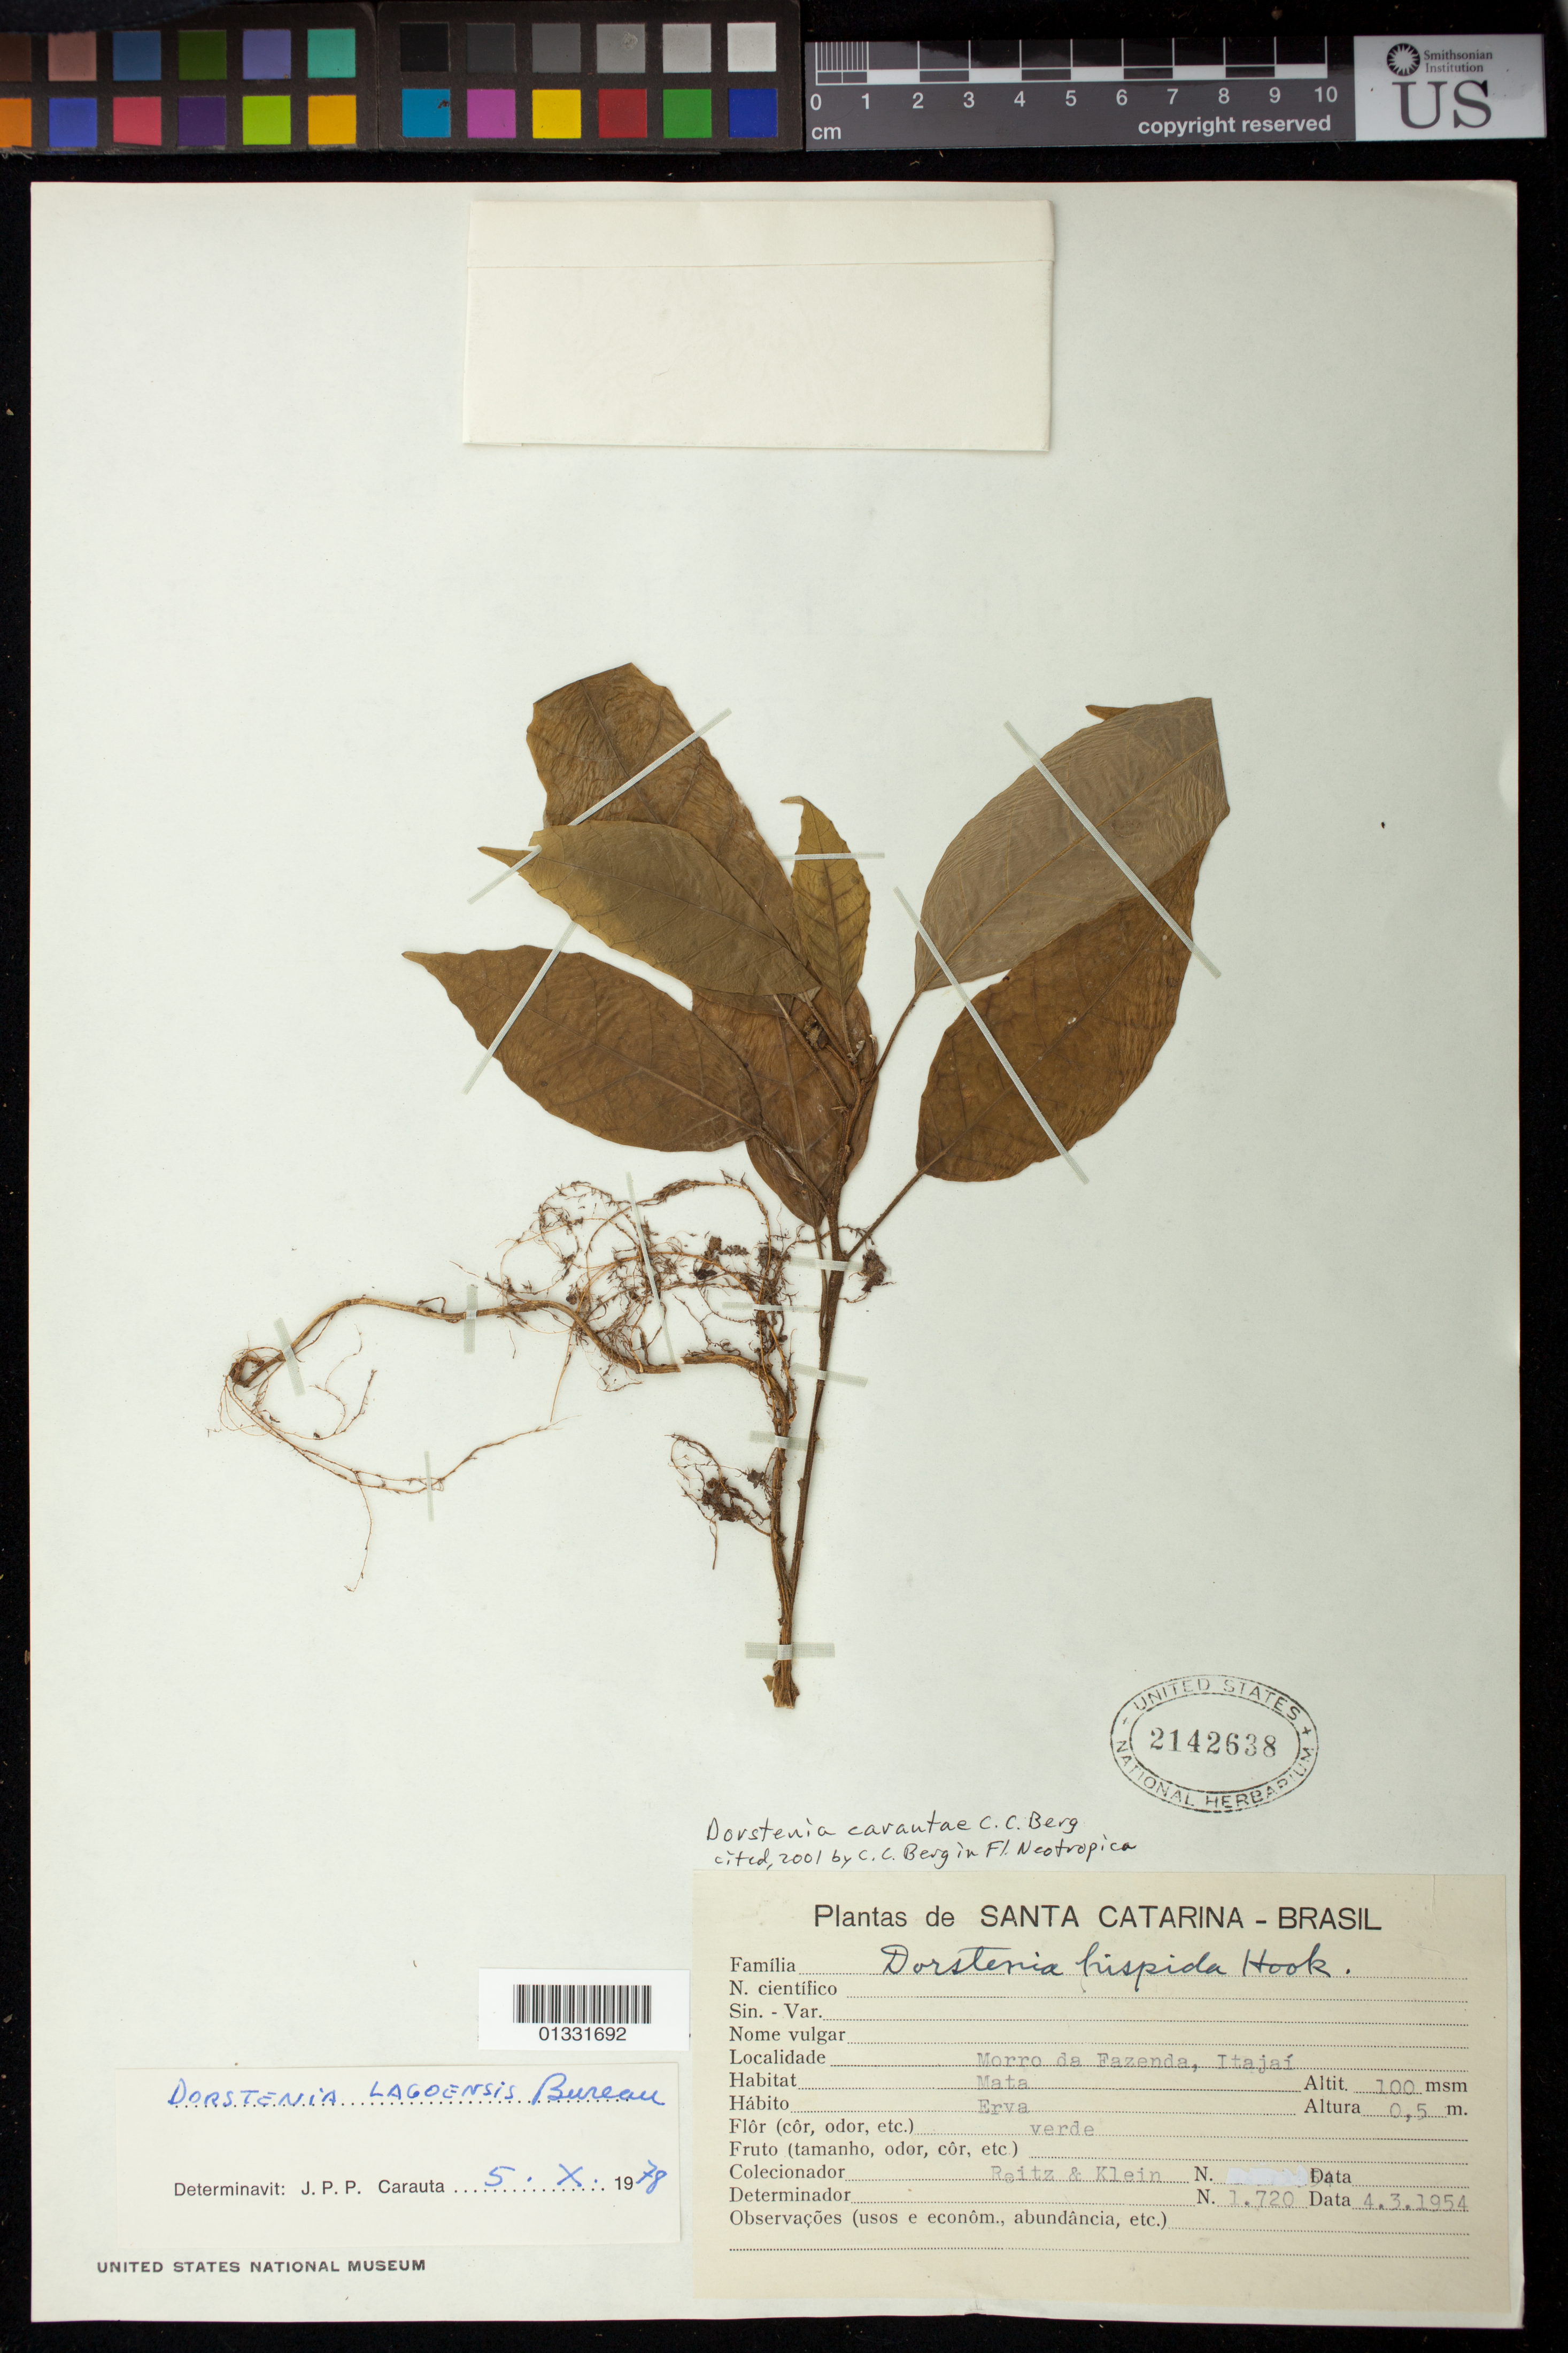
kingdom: Plantae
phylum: Tracheophyta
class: Magnoliopsida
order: Rosales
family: Moraceae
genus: Dorstenia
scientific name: Dorstenia carautae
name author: C.C. Berg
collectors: R. Reitz & R. M. Klein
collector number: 1720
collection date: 1954-03-04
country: Brazil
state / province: Santa Catarina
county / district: Itajaí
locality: Morro da Fazenda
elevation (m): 100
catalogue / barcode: US 2142638